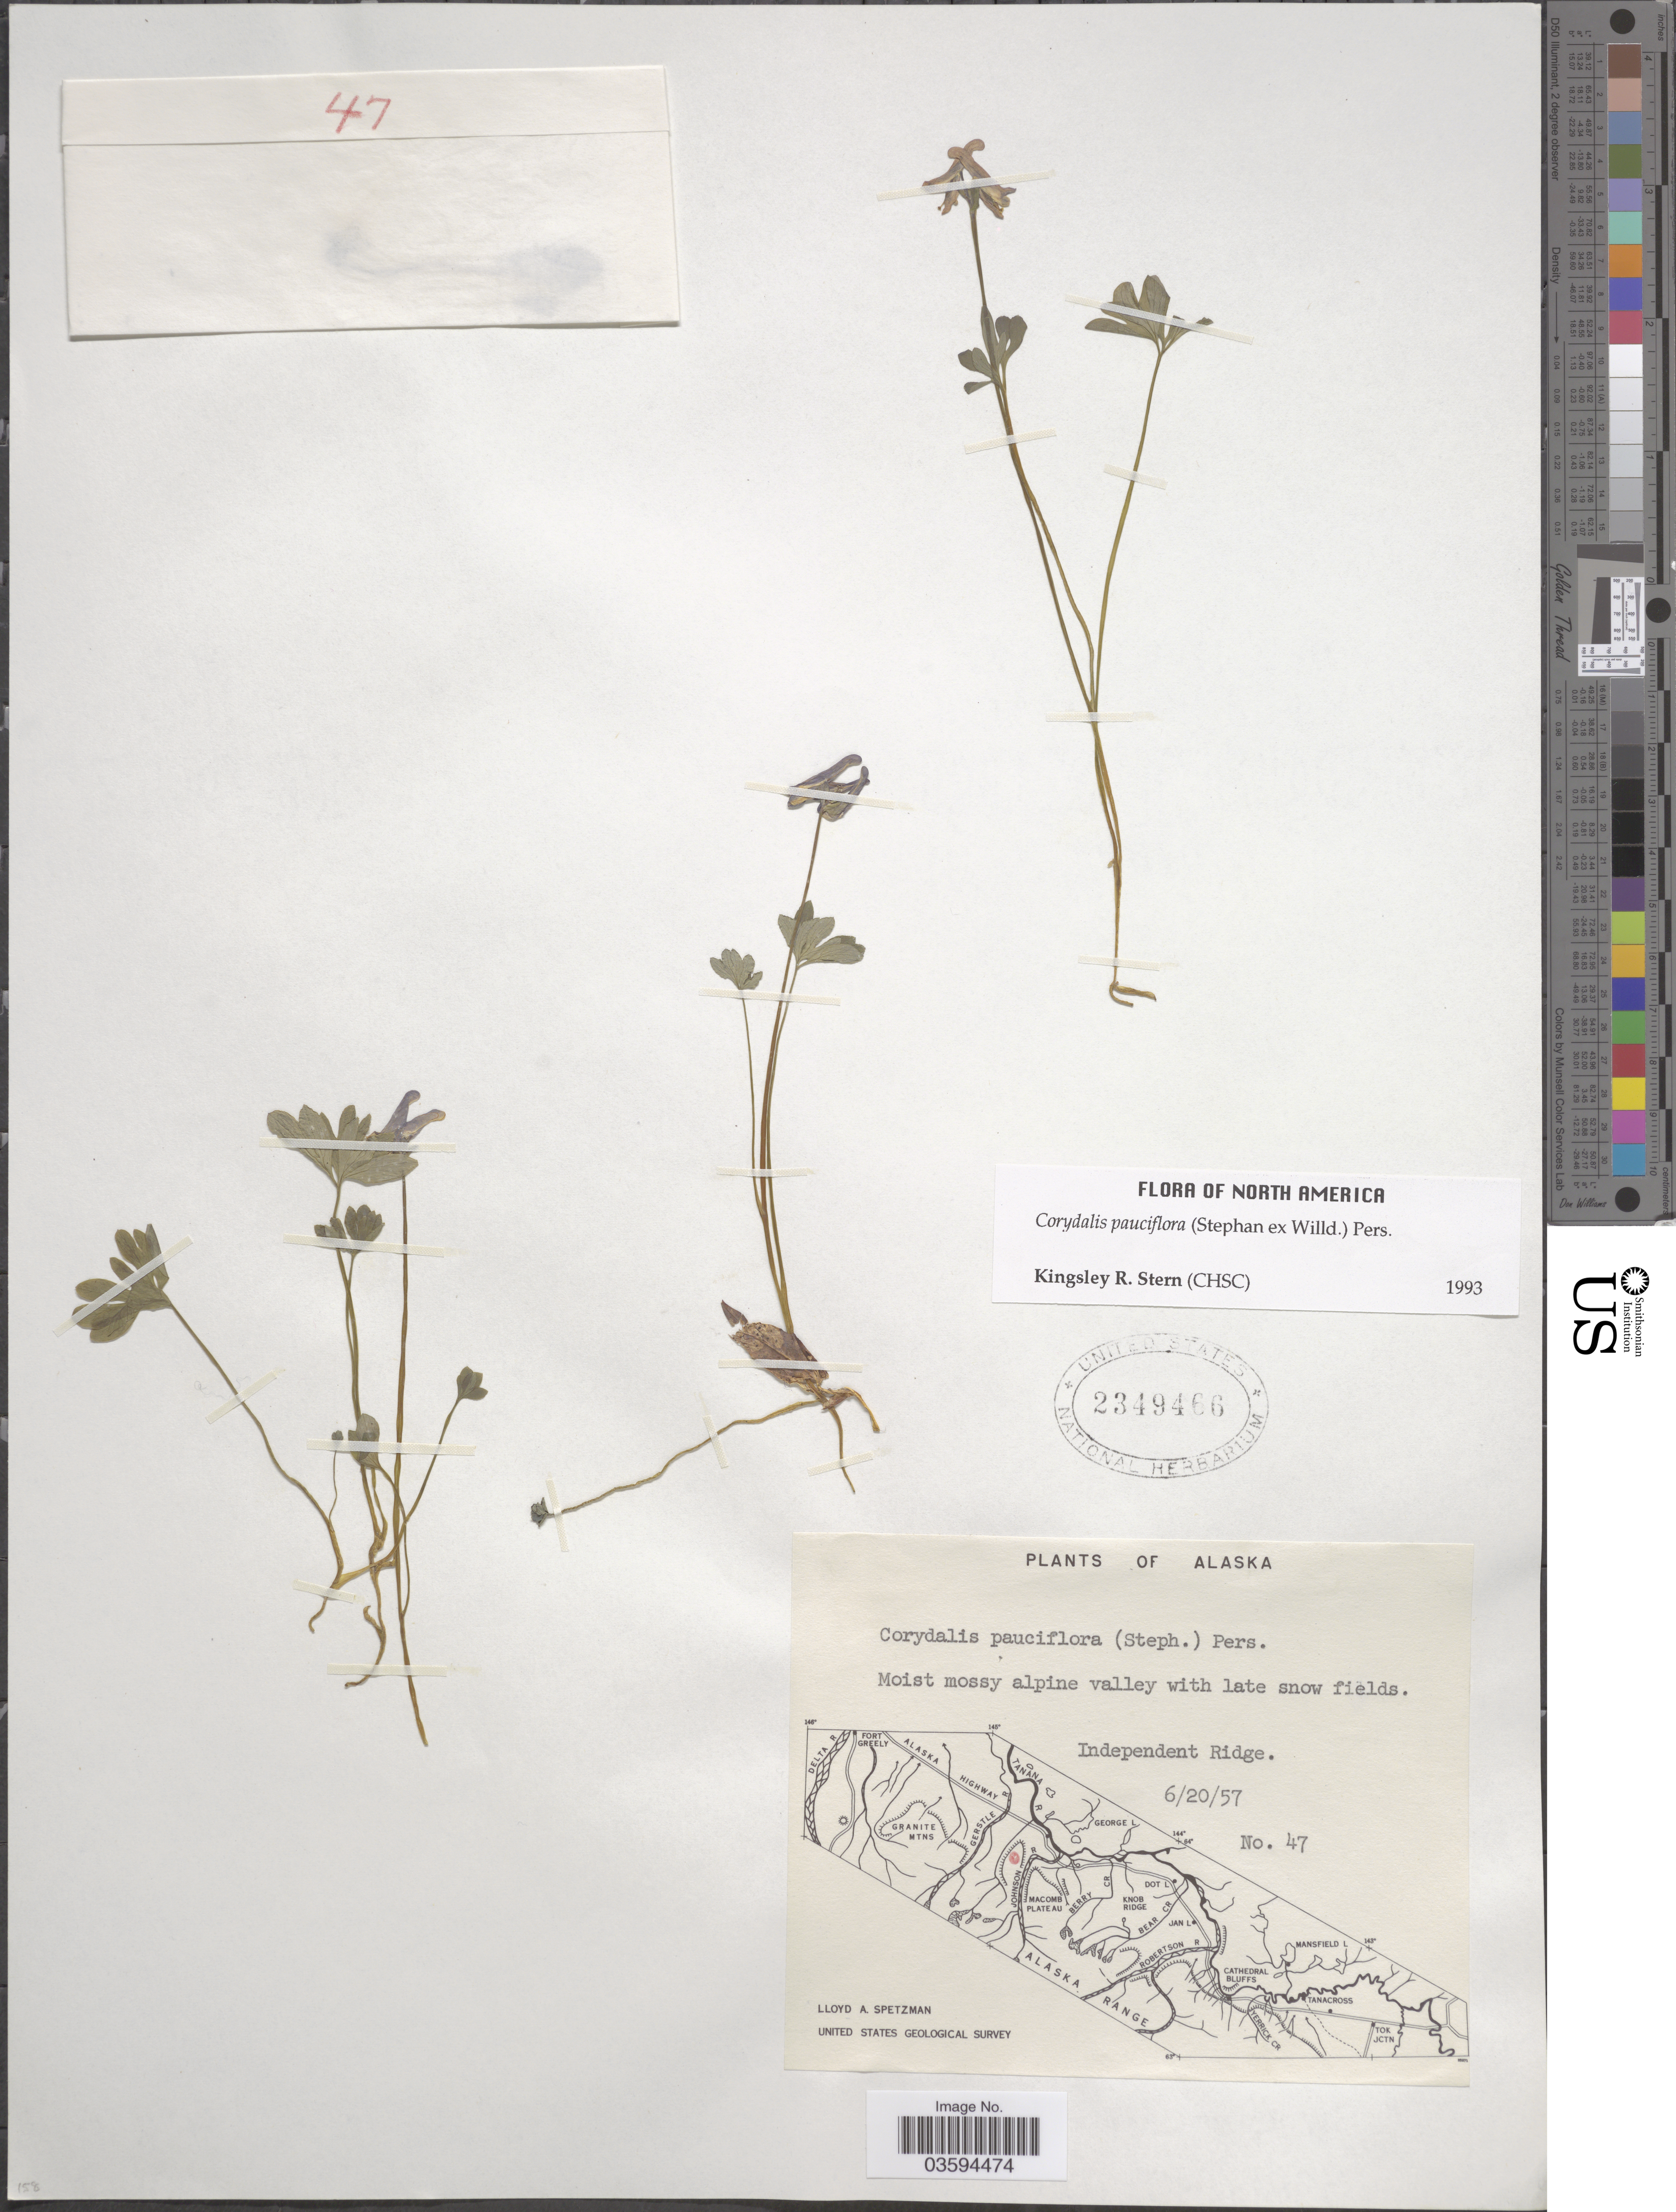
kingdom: Plantae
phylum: Tracheophyta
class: Magnoliopsida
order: Ranunculales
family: Papaveraceae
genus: Corydalis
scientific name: Corydalis pauciflora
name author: (Stephan) Pers.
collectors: L. Spetzman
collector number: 47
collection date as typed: Transcribed d/m/y: 20/6/57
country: United States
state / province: Alaska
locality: Independent Ridge.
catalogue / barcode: US 2349466